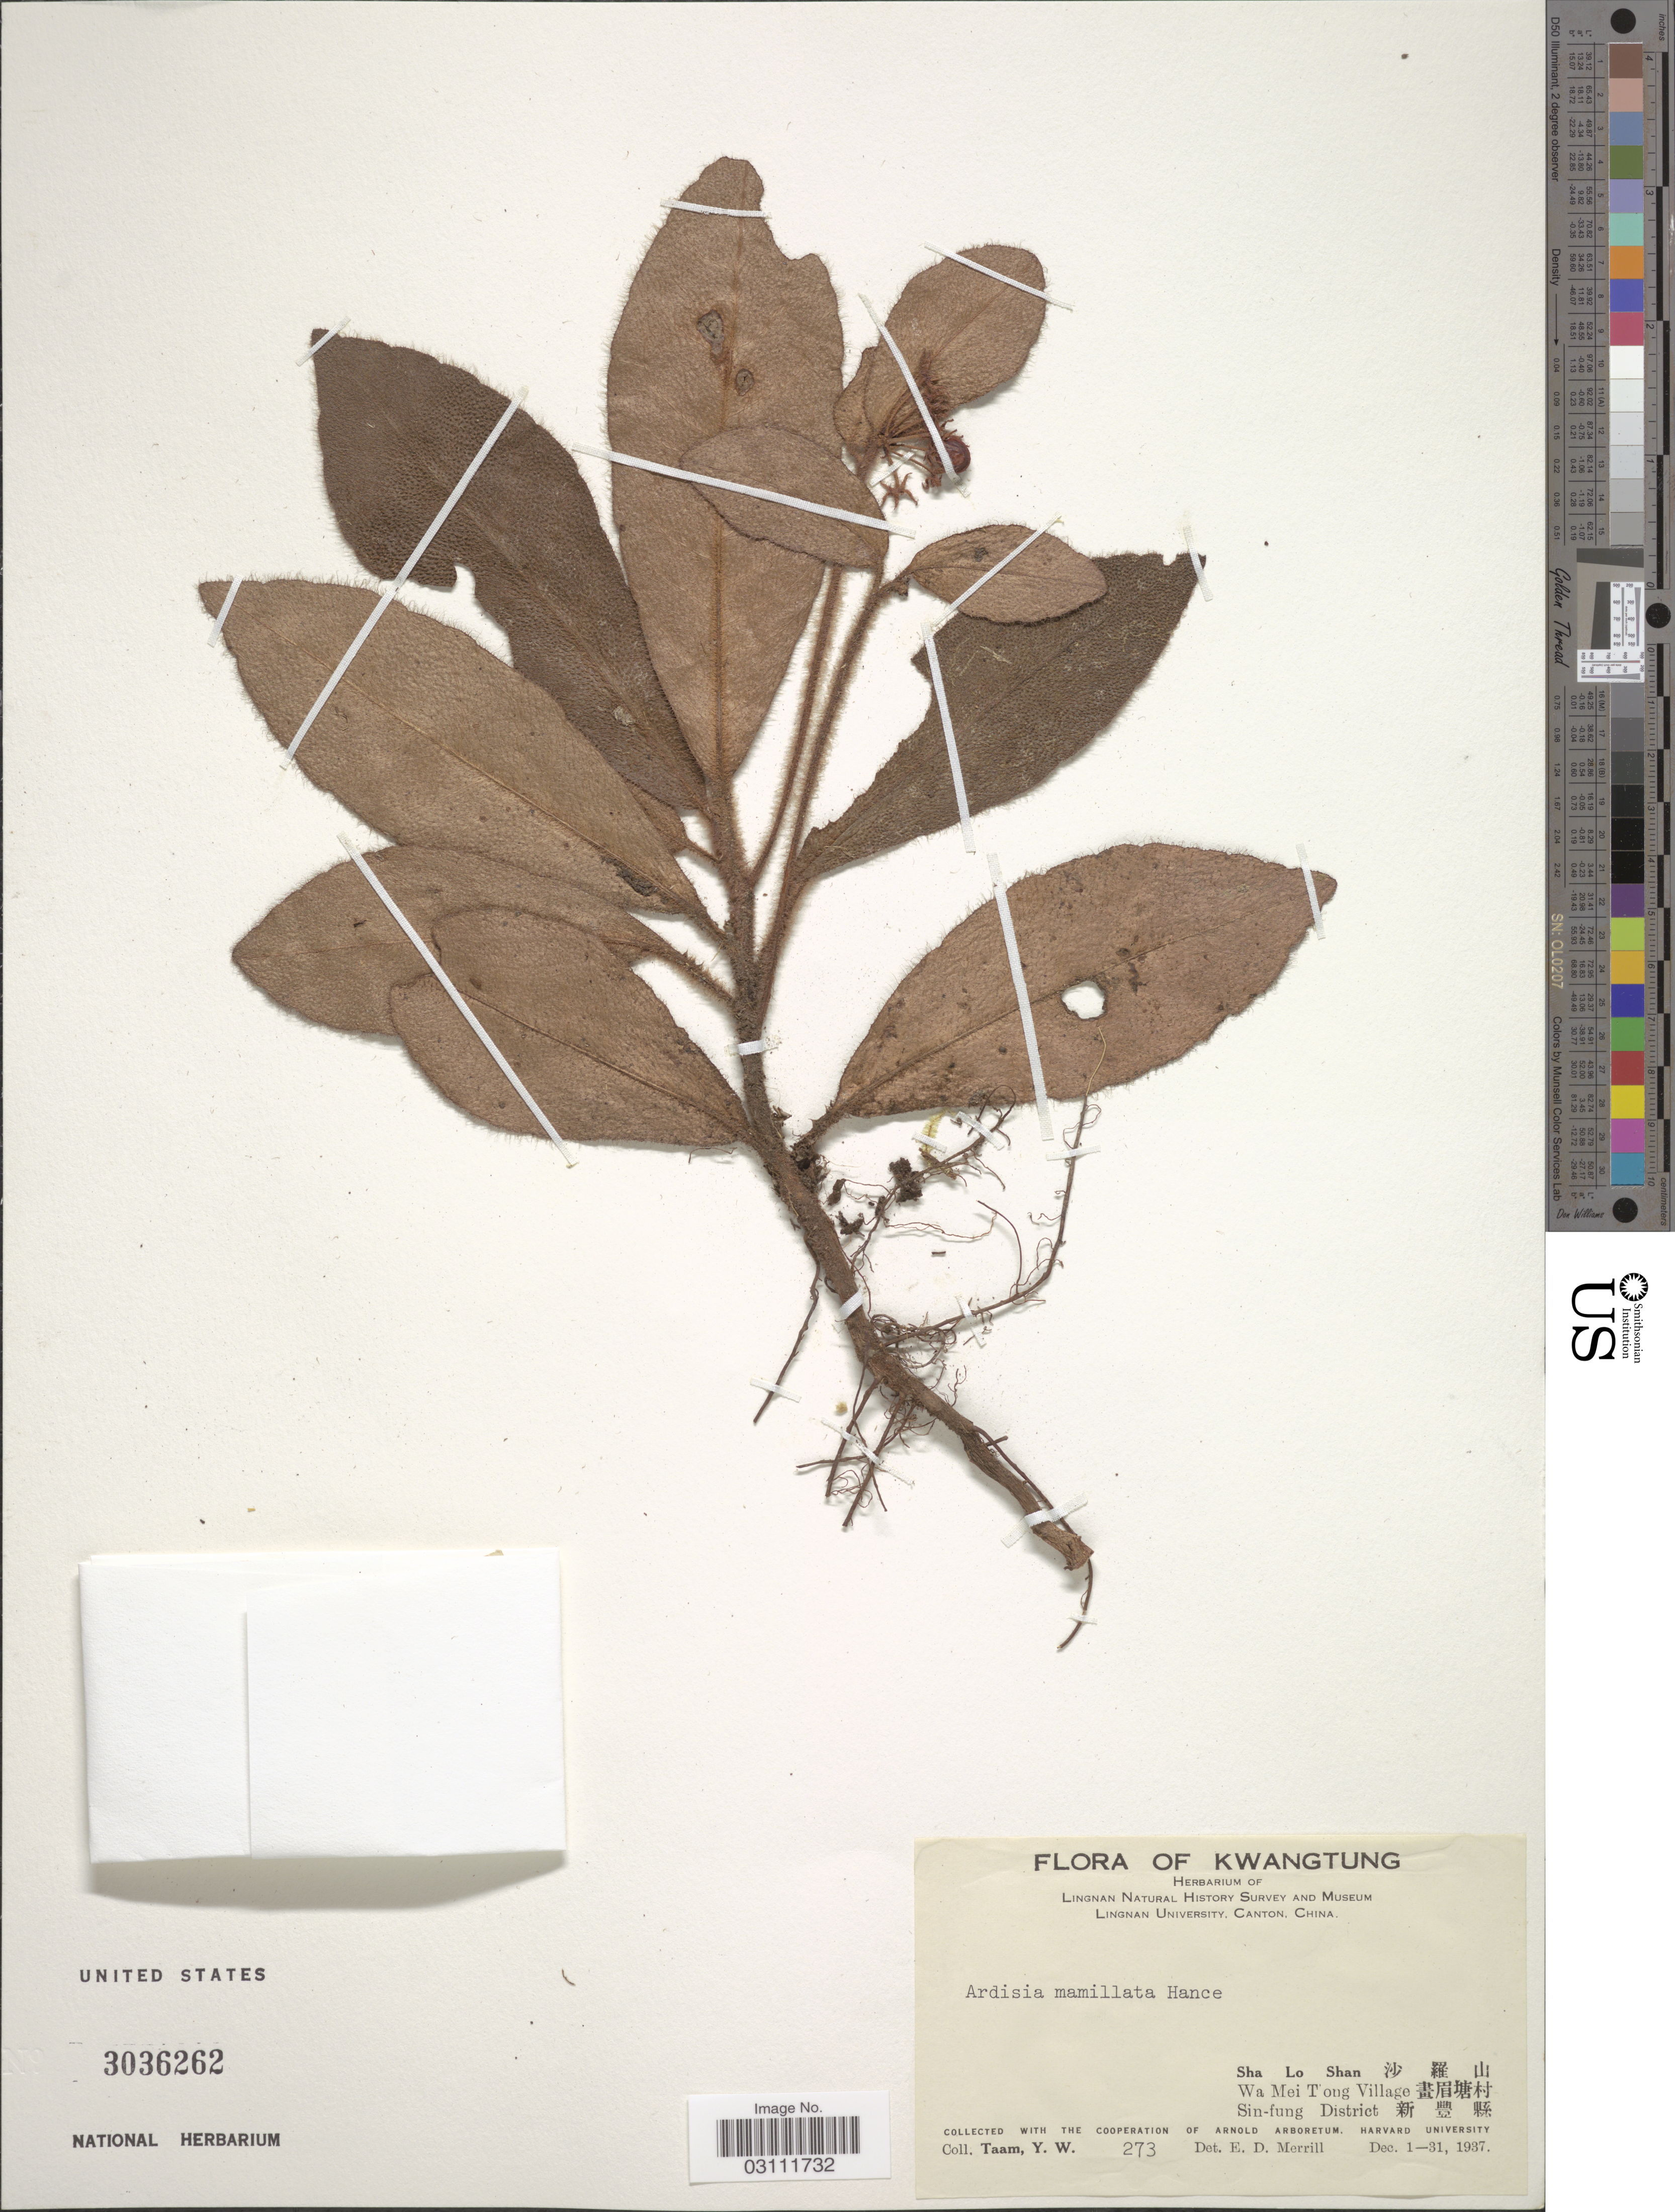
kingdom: Plantae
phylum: Tracheophyta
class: Magnoliopsida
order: Ericales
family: Primulaceae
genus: Ardisia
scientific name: Ardisia mamillata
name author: Hance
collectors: Y. W. Taam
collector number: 273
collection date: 1937-12-01/1937-12-31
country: China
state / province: Guangdong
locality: Kwangtung, Sha Lo Shan, Wa Mei T'ong Village, Sin-fung District.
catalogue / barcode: US 3036262